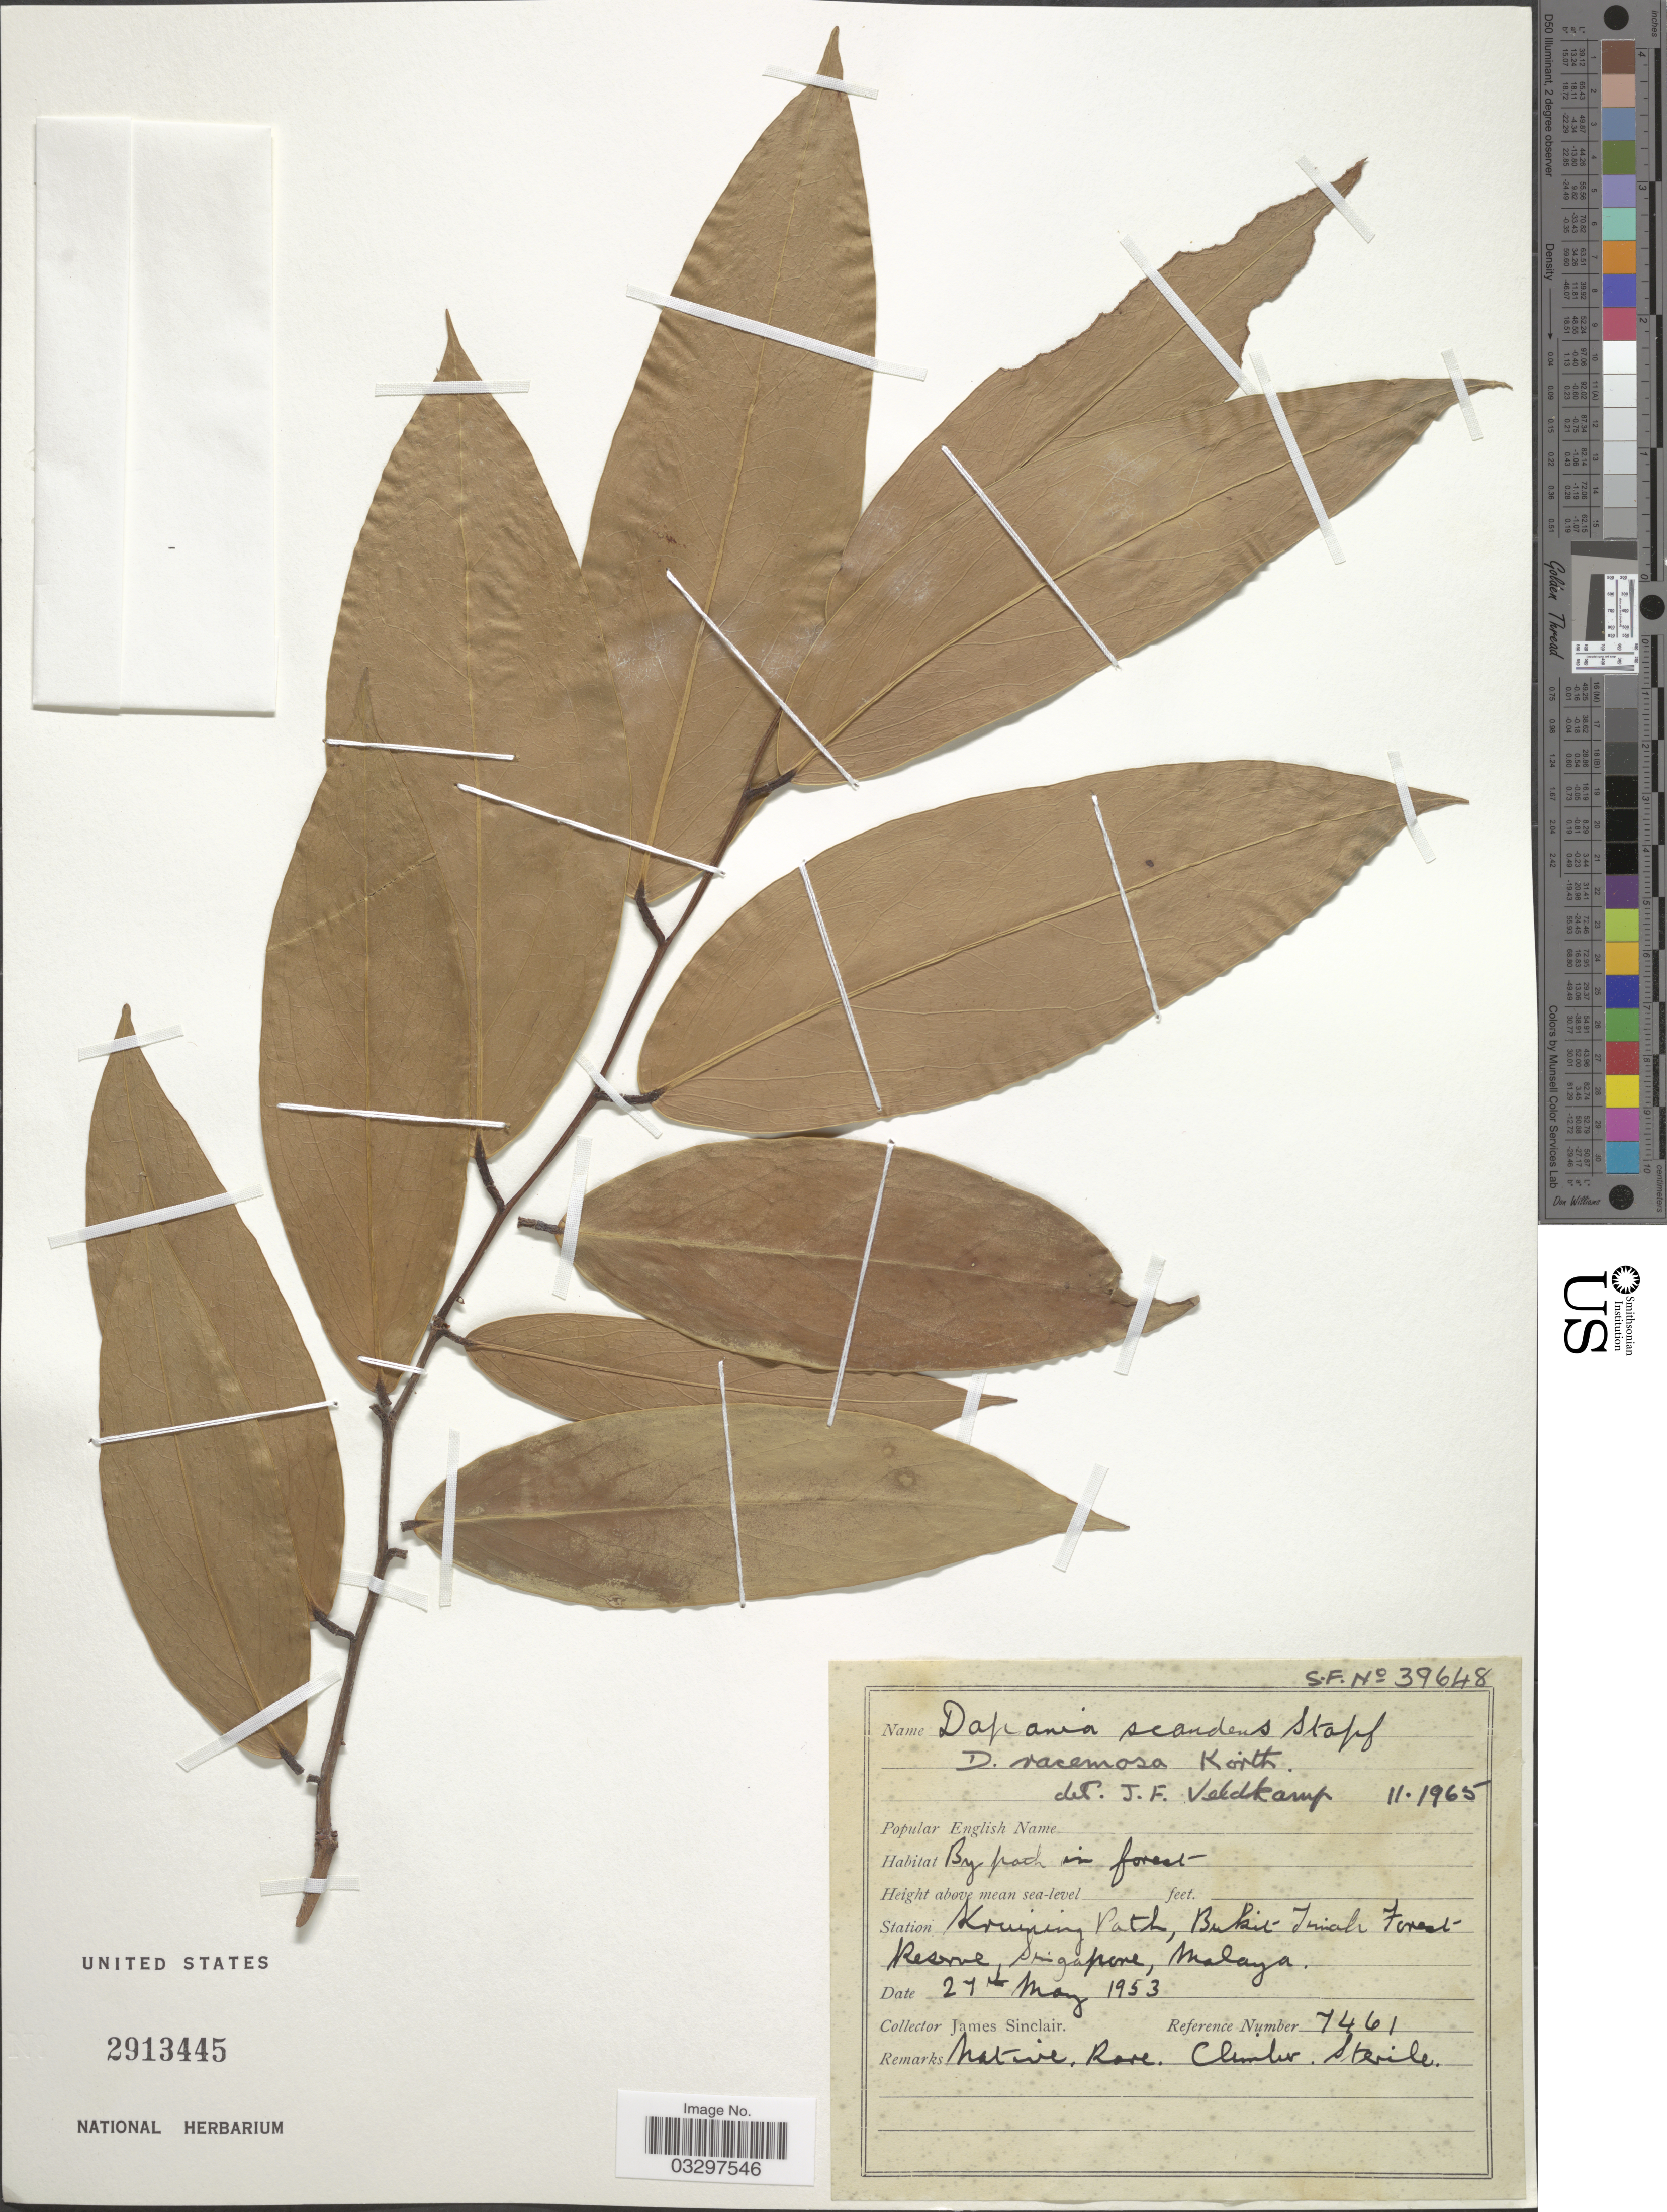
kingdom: Plantae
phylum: Tracheophyta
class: Magnoliopsida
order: Oxalidales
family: Oxalidaceae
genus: Dapania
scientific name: Dapania racemosa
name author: Korth.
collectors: J. Sinclair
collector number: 7461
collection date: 1953-05-27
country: Singapore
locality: Station Kruing Path, Bukit Timah Forest Reserve, Malaya.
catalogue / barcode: US 2913445